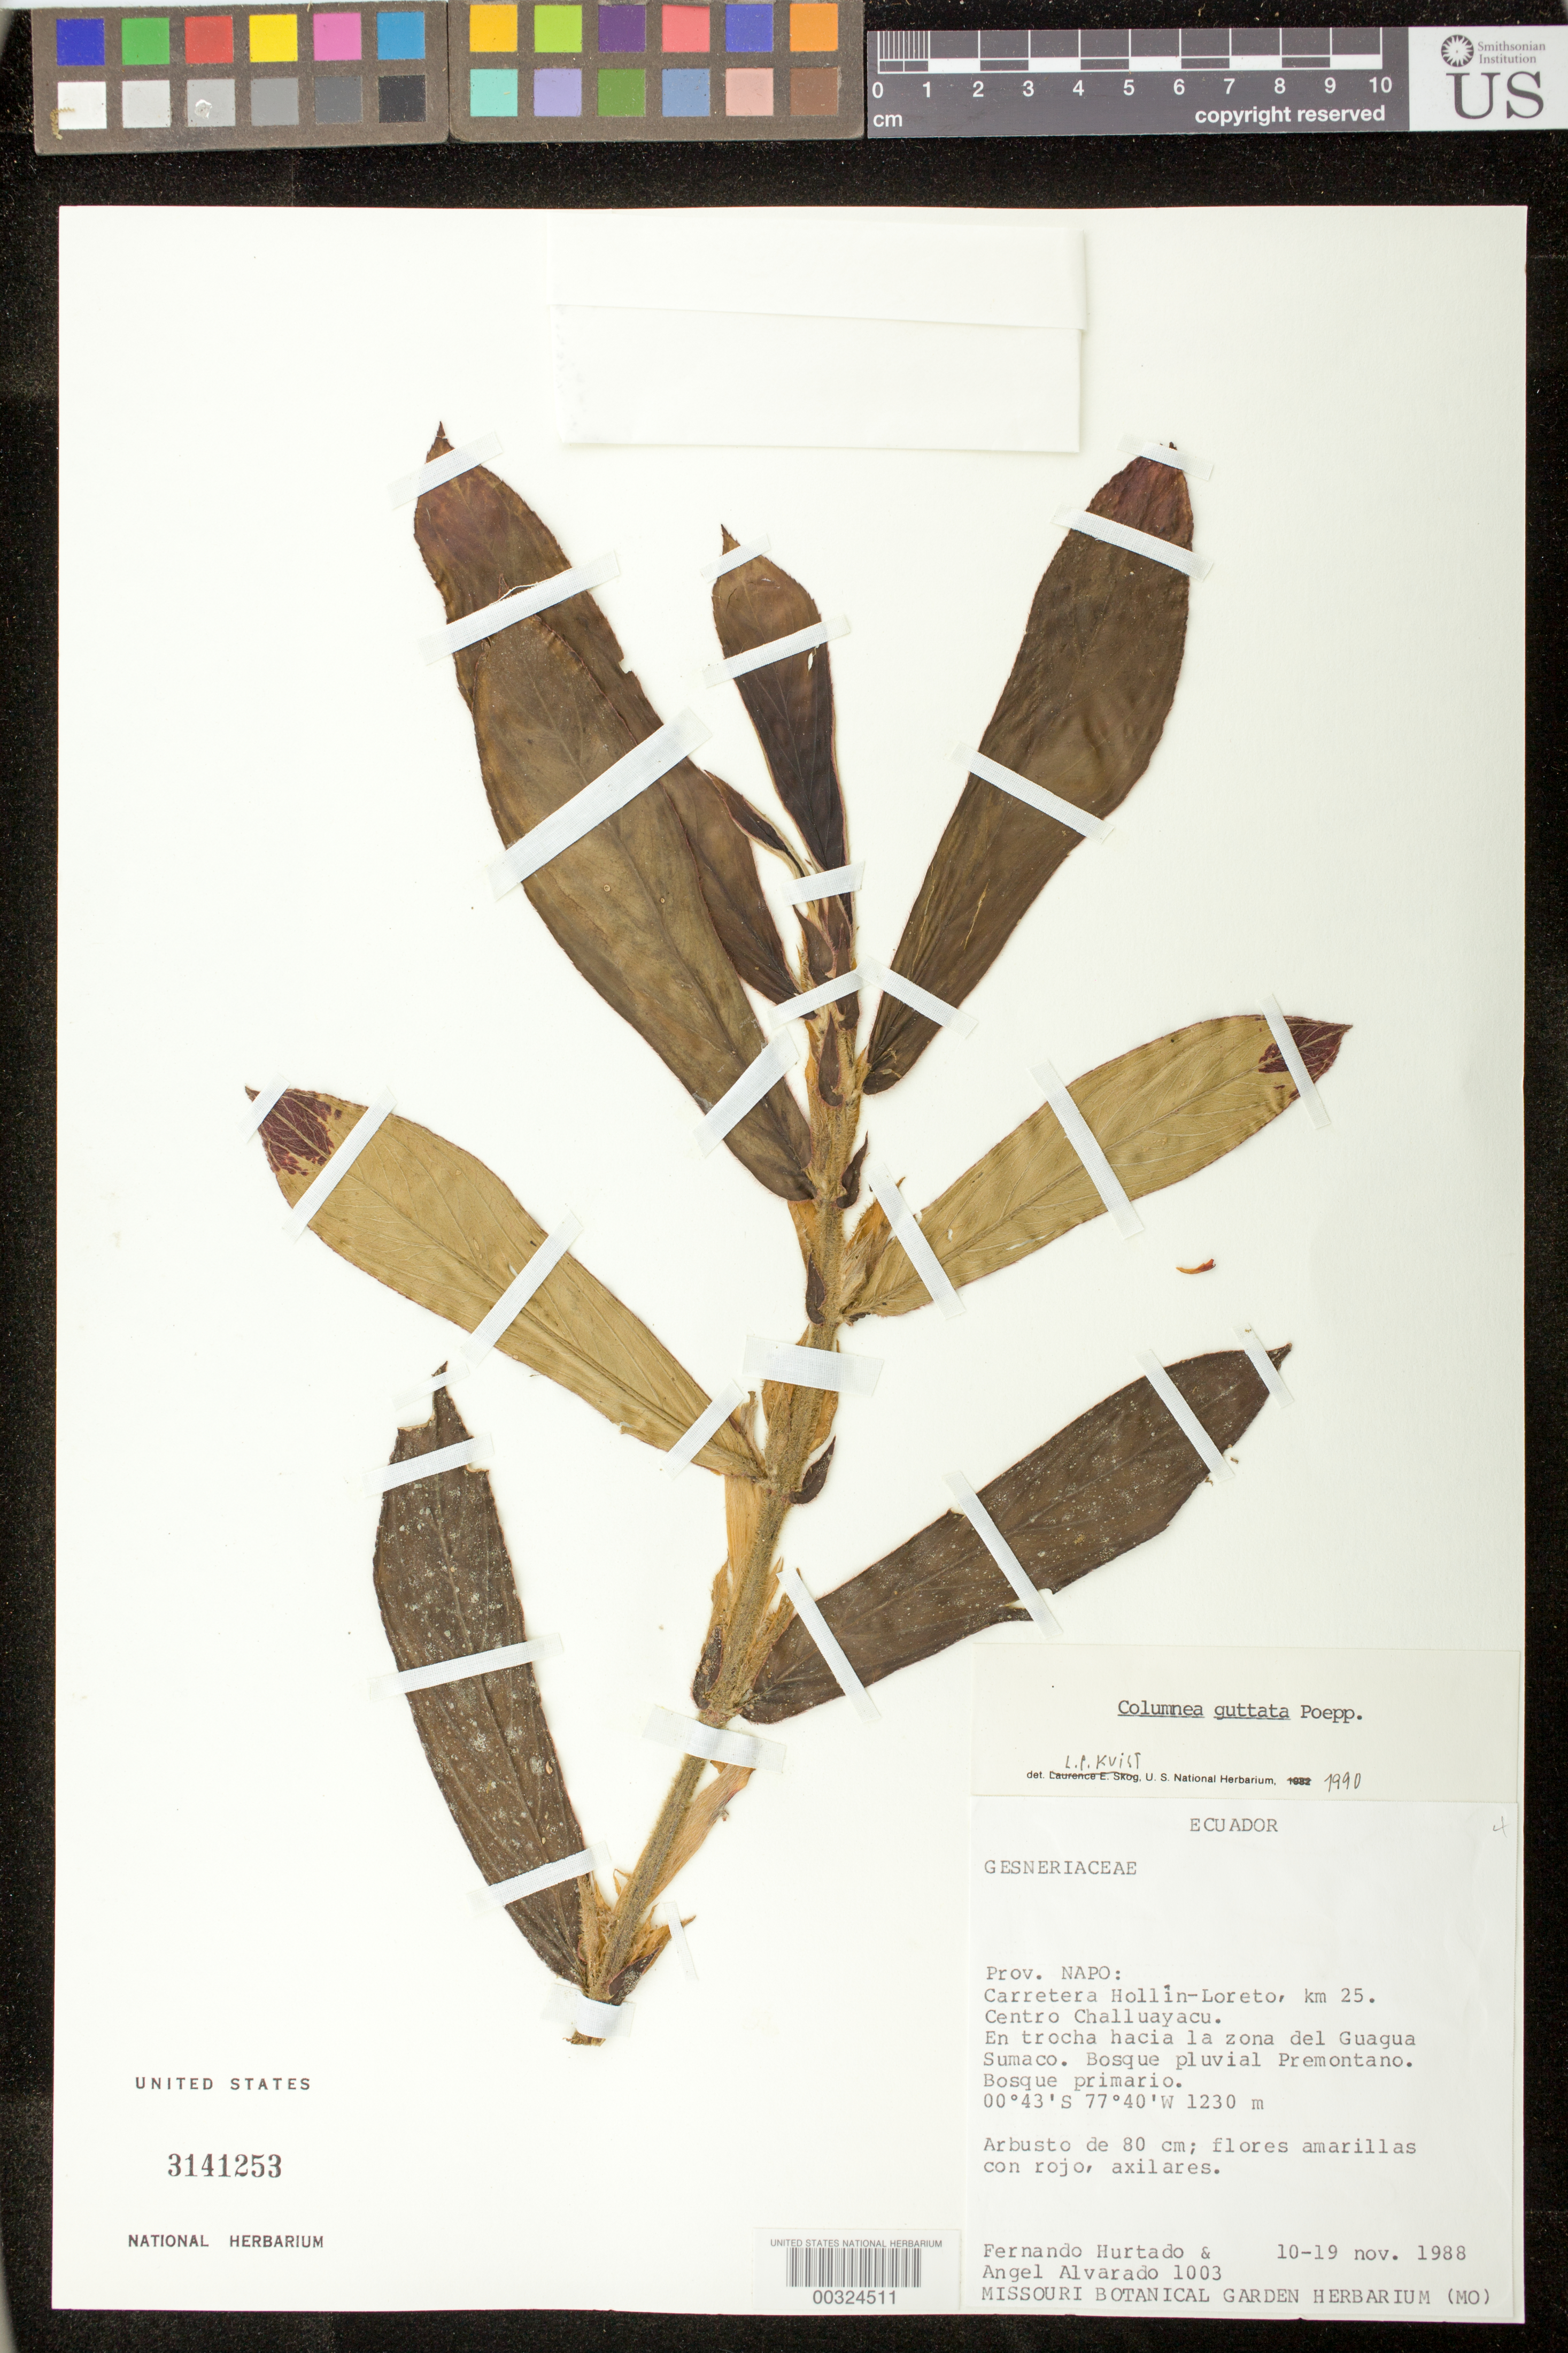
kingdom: Plantae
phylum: Tracheophyta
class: Magnoliopsida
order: Lamiales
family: Gesneriaceae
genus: Columnea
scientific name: Columnea guttata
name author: Poepp.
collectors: F. Hurtado & A. Alvarado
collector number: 1003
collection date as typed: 10-19 Nov 1988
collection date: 1988-11-10/1988-11-19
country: Ecuador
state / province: Napo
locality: Hollin - Loreto highway, km 25, Centro Challuayacu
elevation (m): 1230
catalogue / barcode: US 3141253